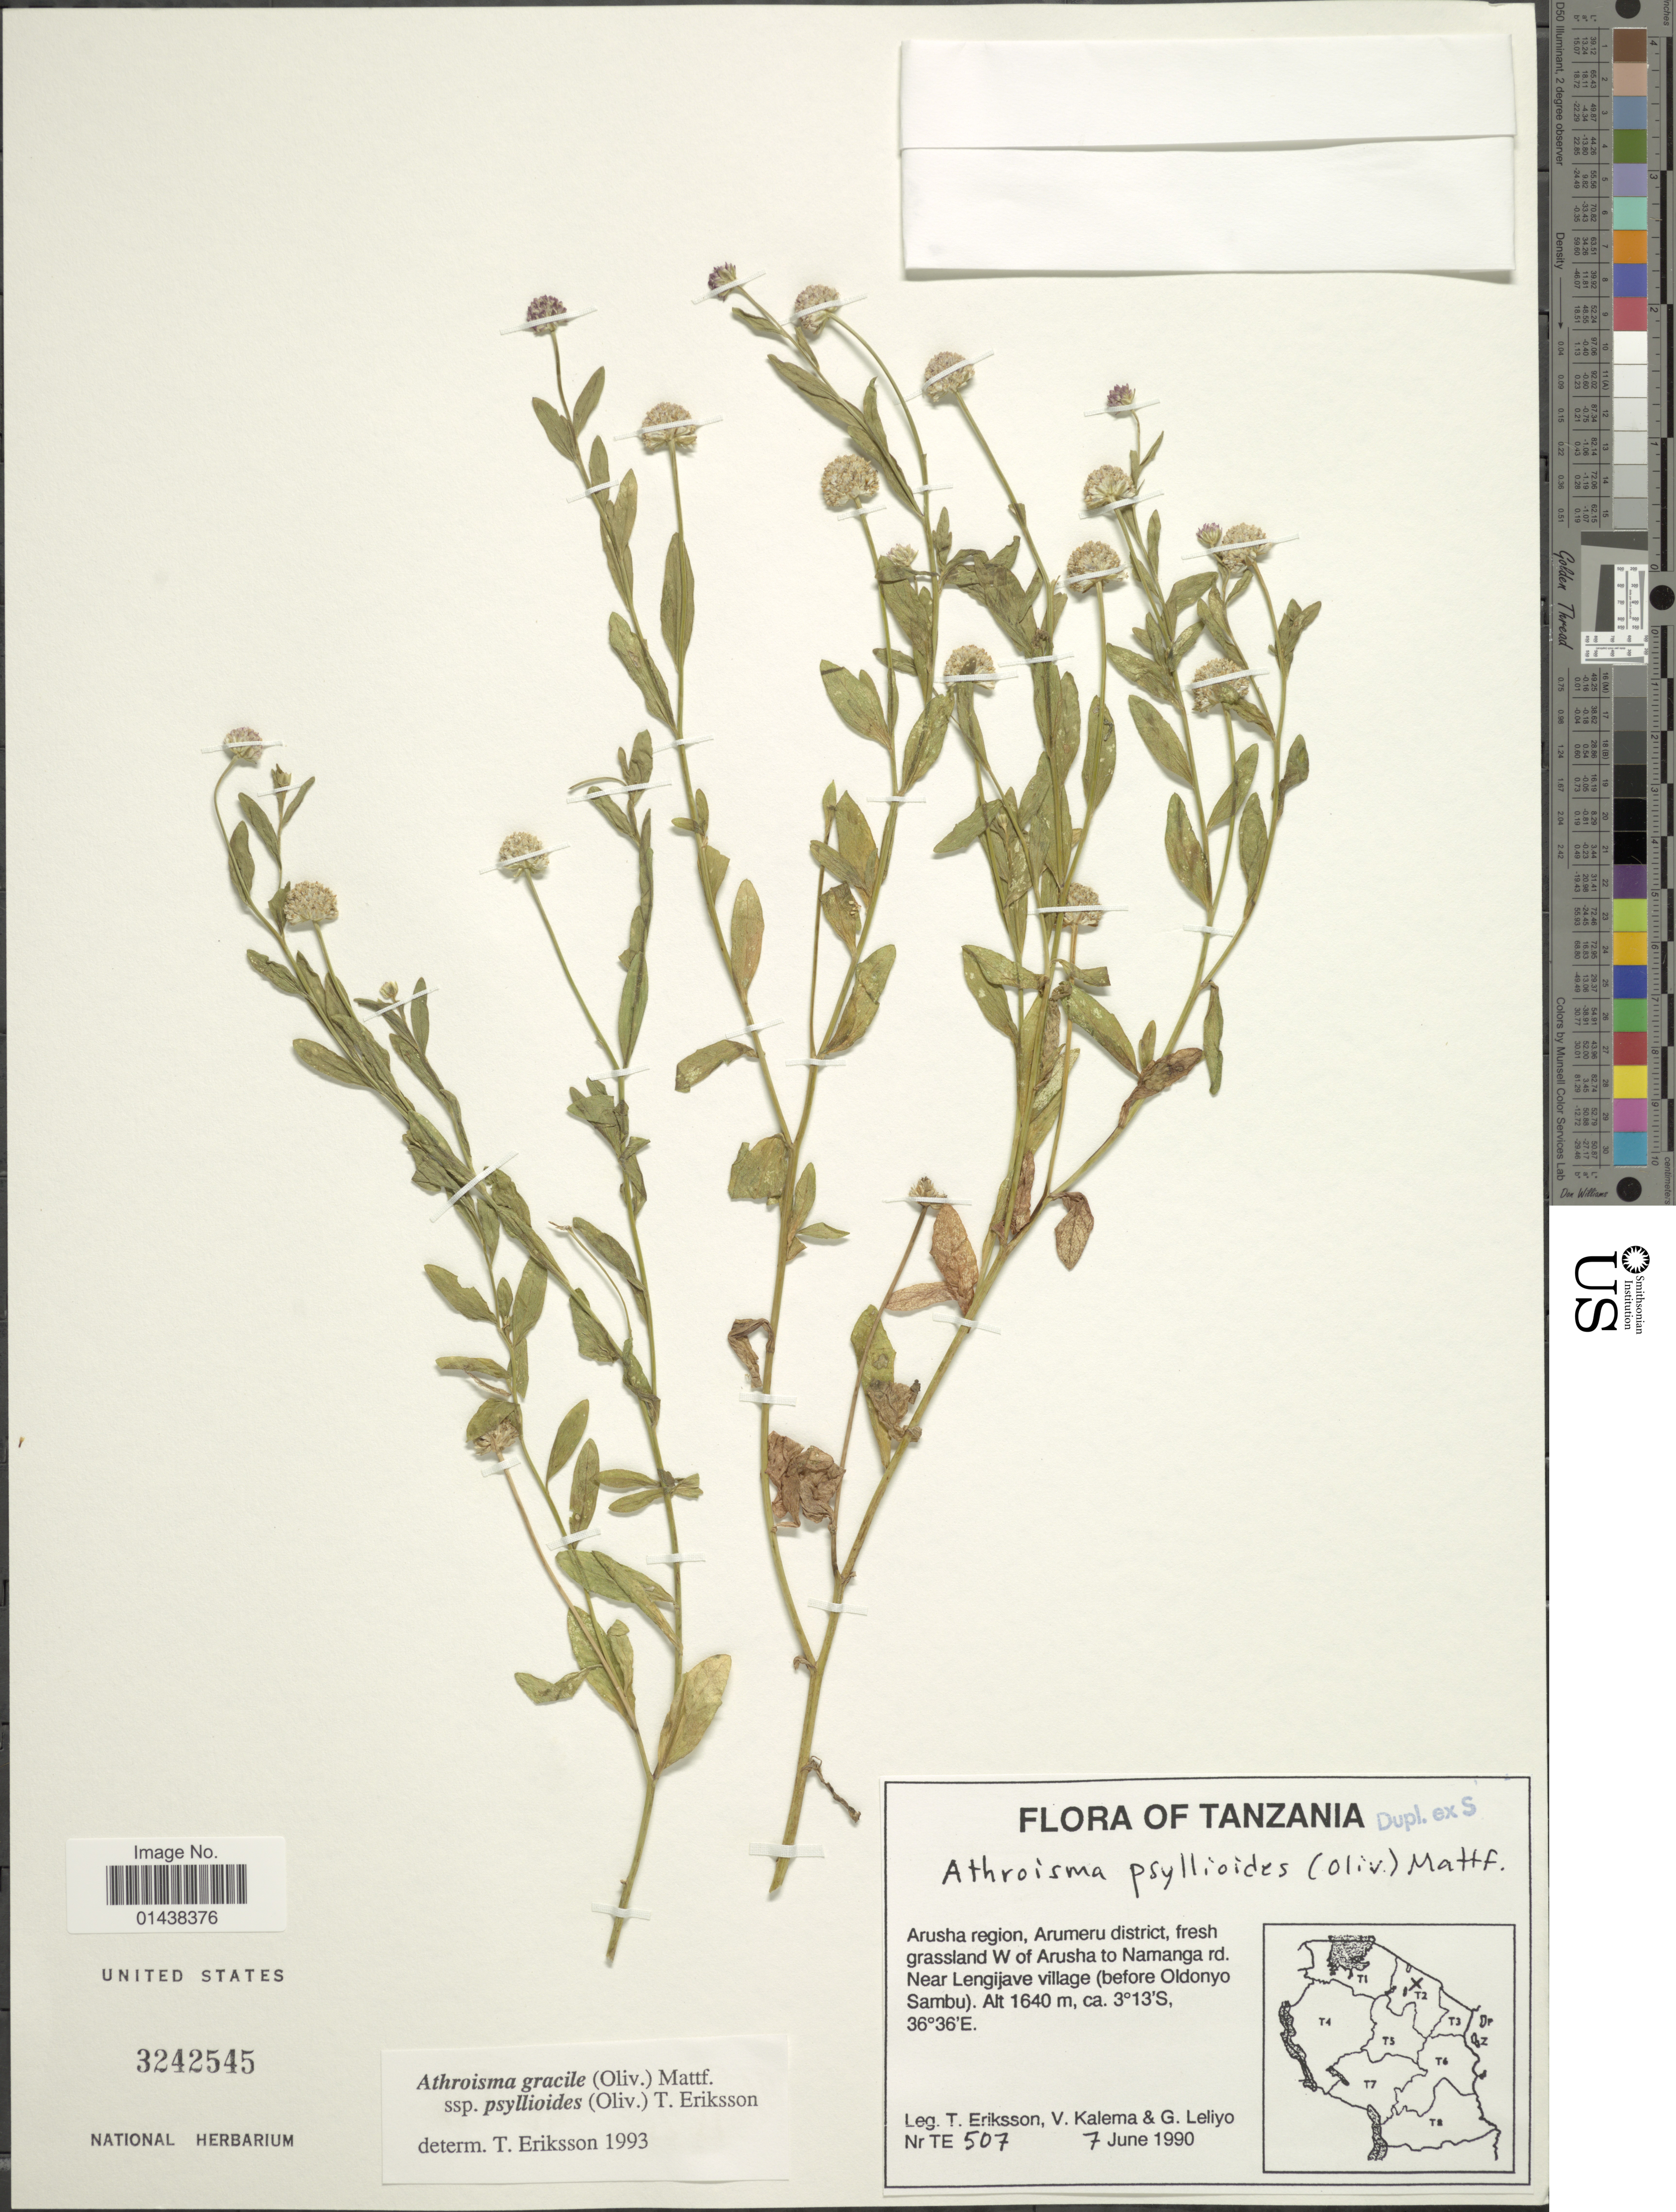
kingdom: Plantae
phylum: Tracheophyta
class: Magnoliopsida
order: Asterales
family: Asteraceae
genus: Athroisma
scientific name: Athroisma psyllioides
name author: (Oliv.) Mattf.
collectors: T. Eriksson, V. Kalema & G. Leliyo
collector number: TE507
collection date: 1990-06-07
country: Tanzania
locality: Arusha region, Arumeru district, fress grassland W of Arusha to Namanga rd. Near Lengijave village (before Oldonyo Sambu)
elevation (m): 1640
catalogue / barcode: US 3242545